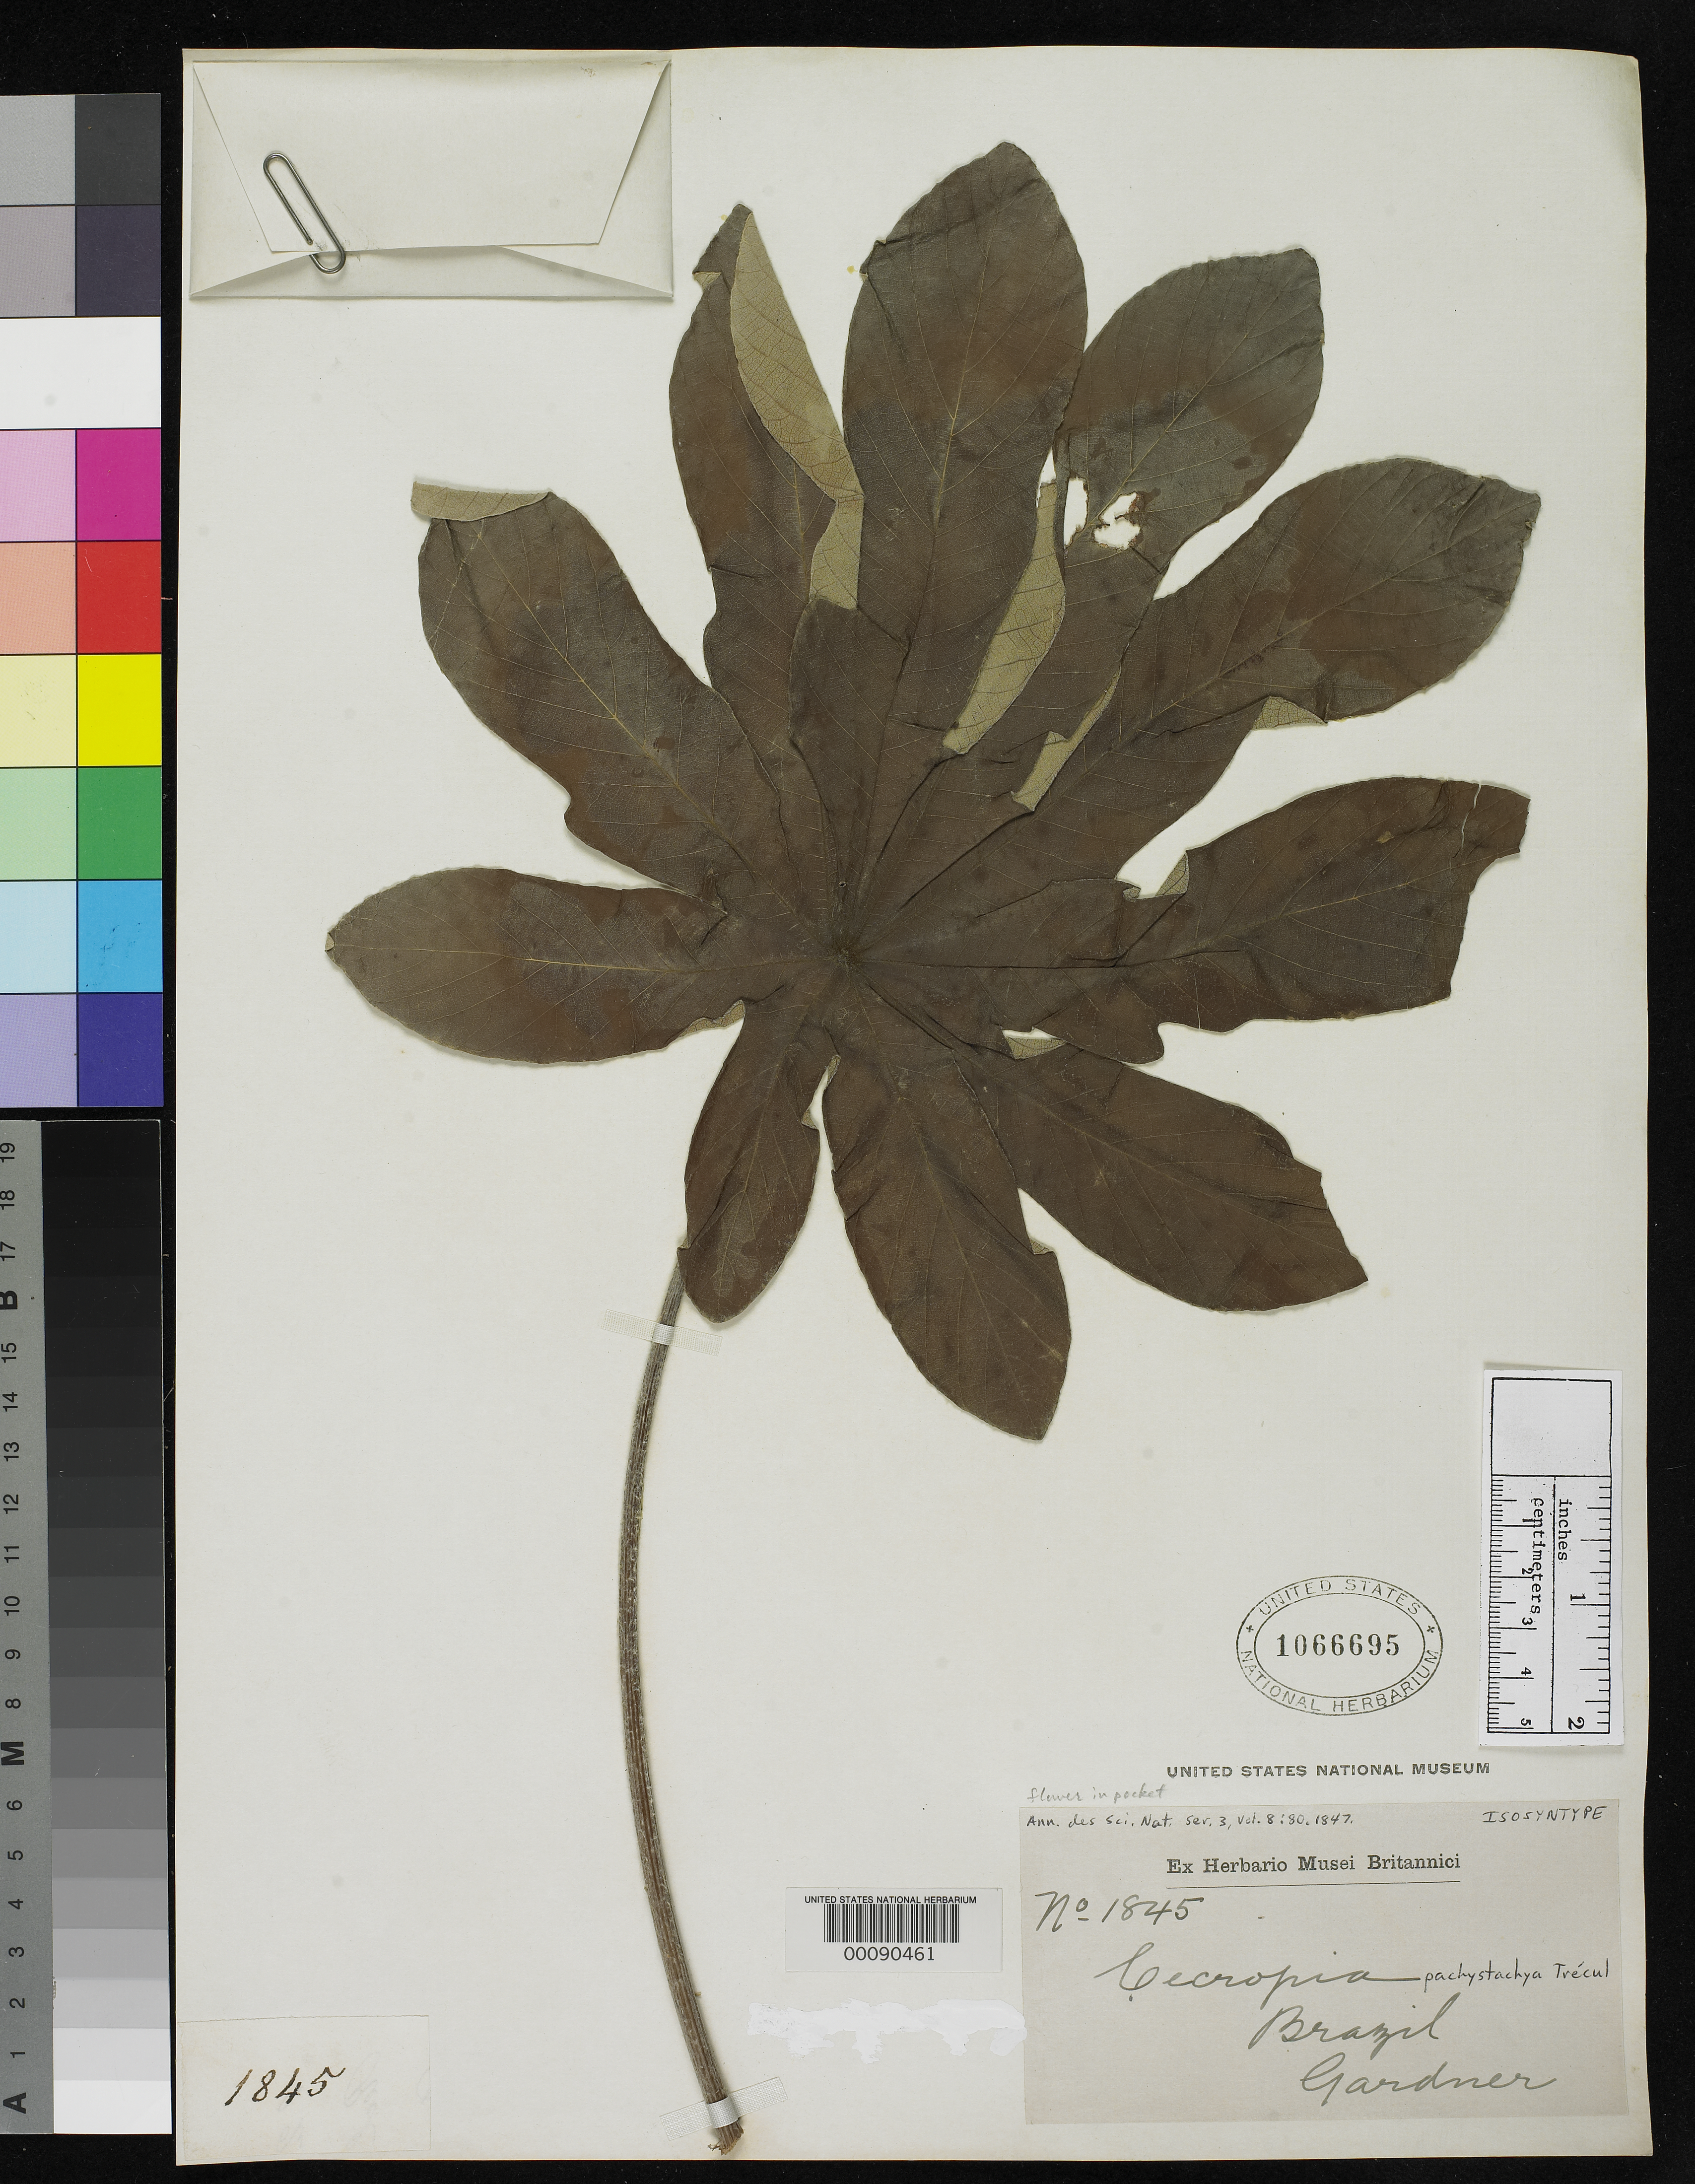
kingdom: Plantae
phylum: Tracheophyta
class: Magnoliopsida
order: Rosales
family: Urticaceae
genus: Cecropia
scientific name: Cecropia pachystachya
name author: Trécul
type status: Isosyntype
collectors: G. Gardner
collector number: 1845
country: Brazil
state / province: Ceará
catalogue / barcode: US 1066695